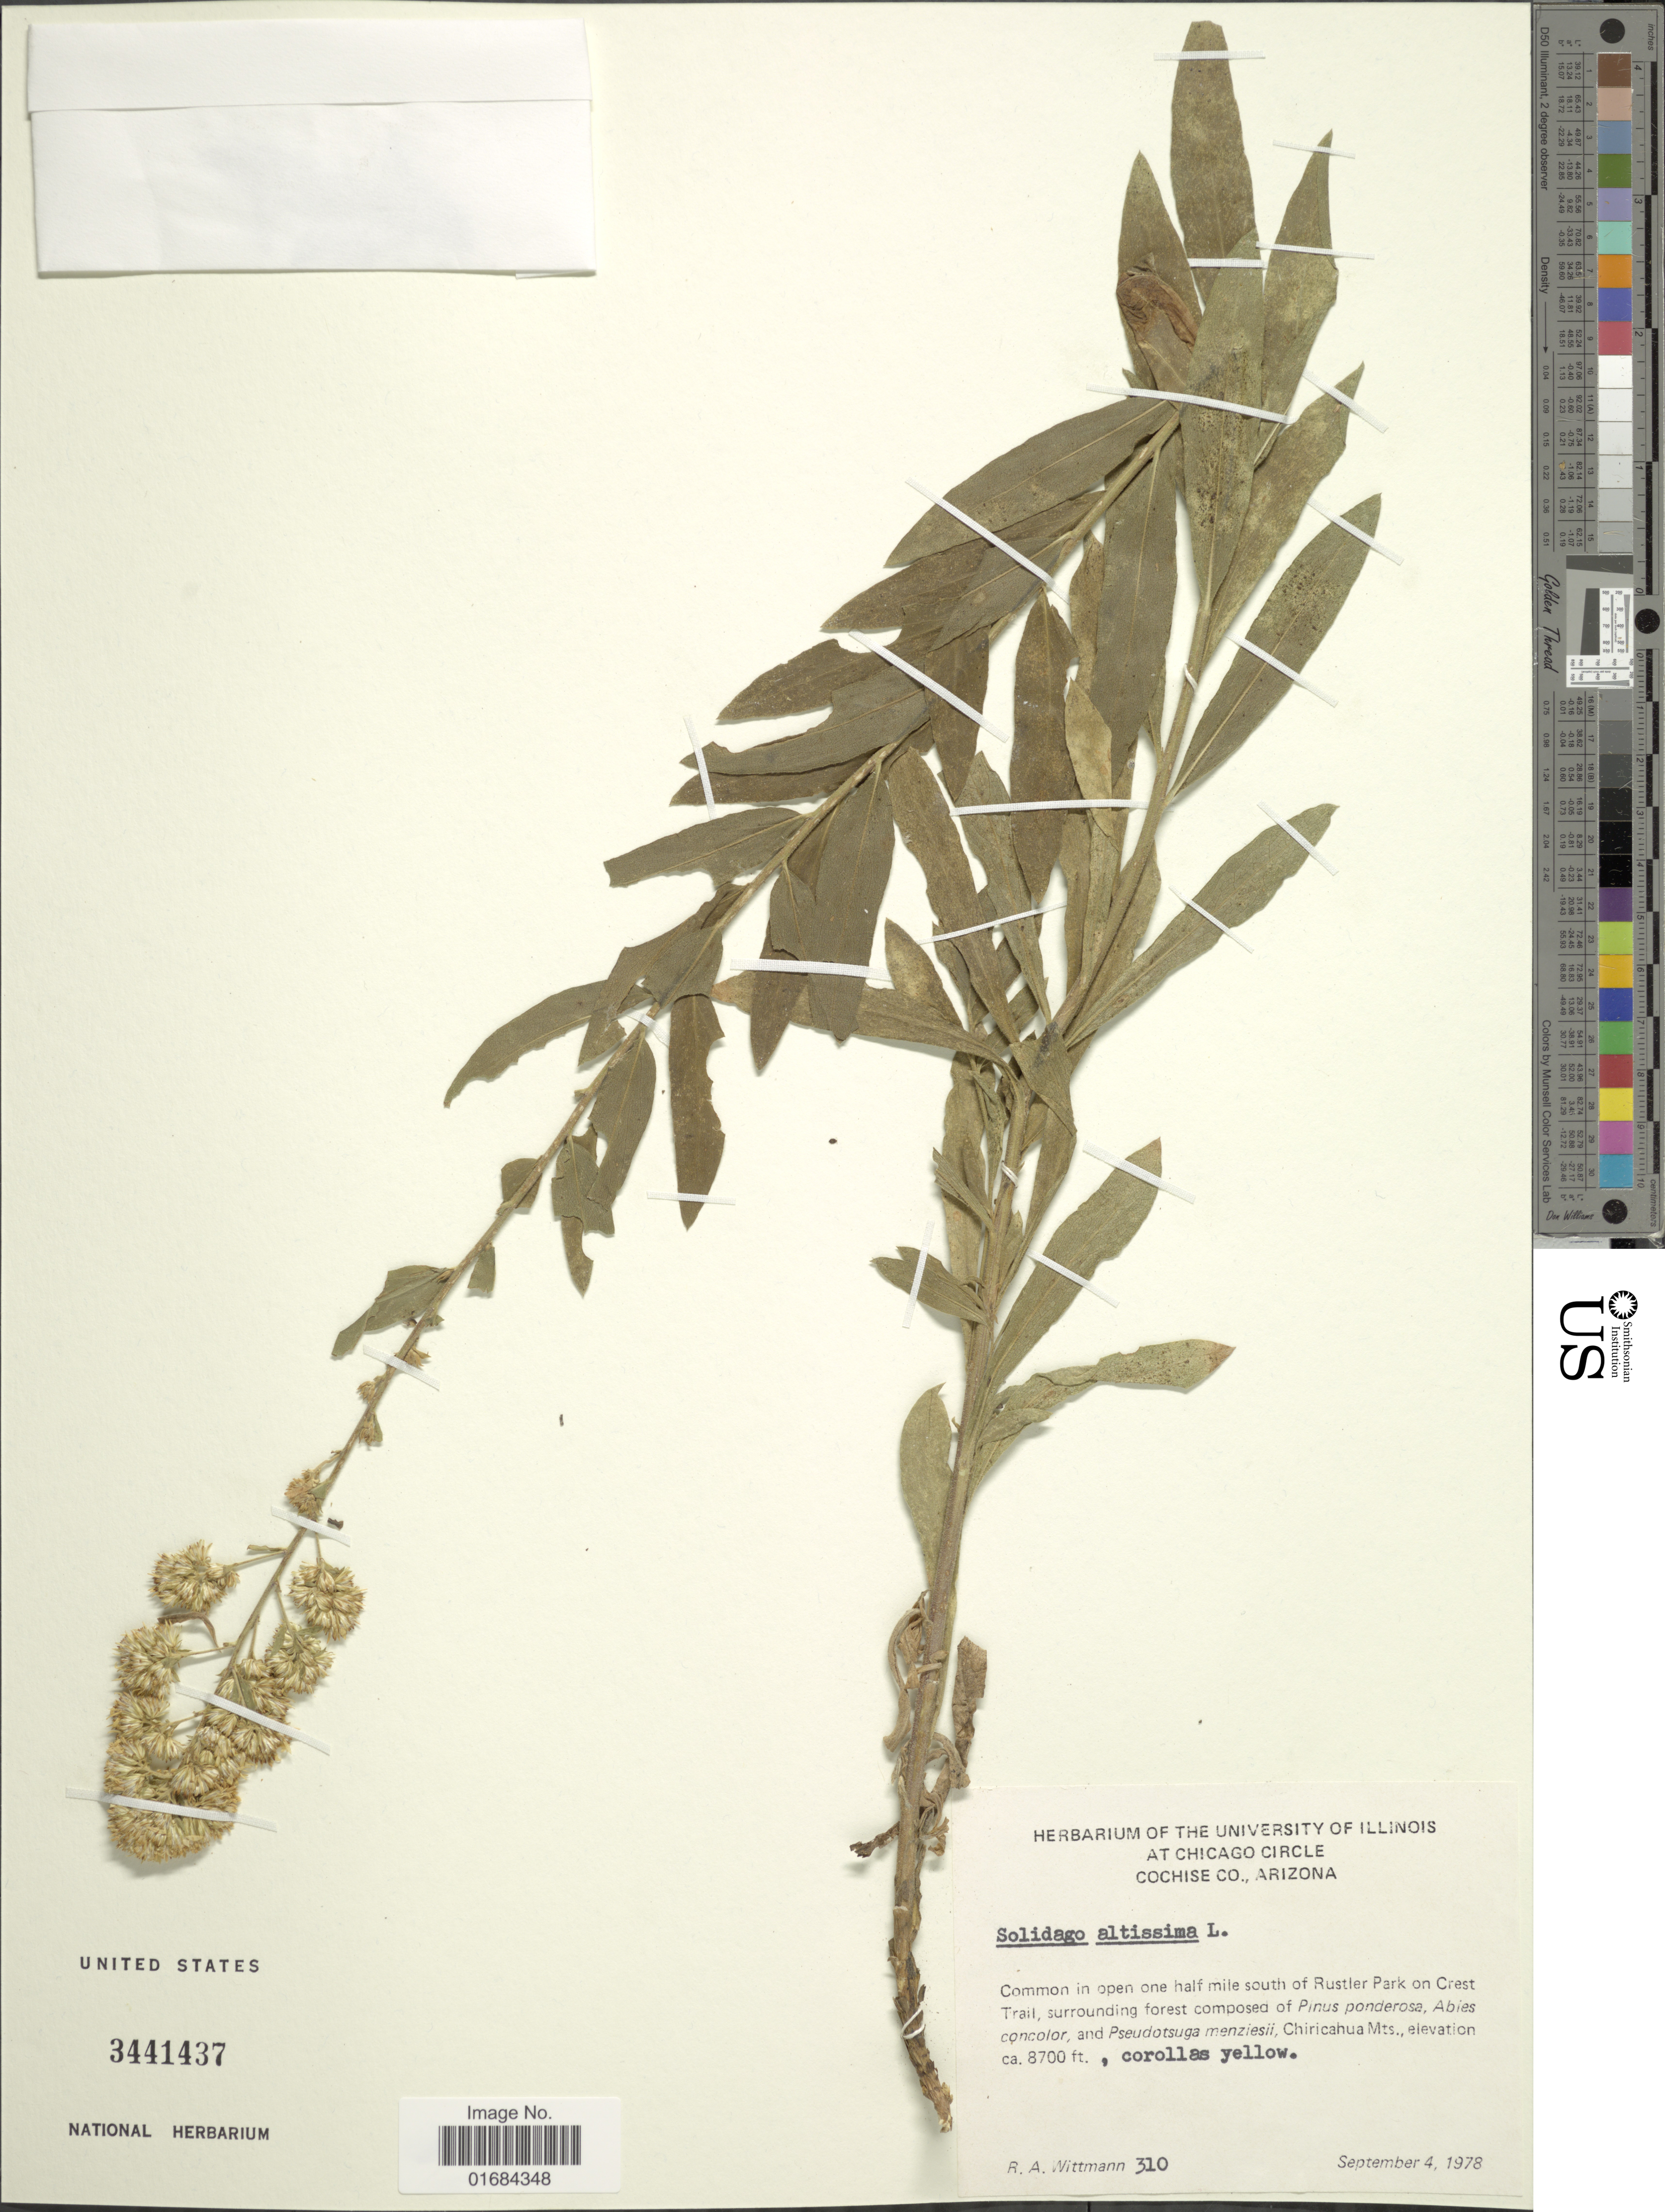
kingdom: Plantae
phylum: Tracheophyta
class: Magnoliopsida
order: Asterales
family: Asteraceae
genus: Solidago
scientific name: Solidago altissima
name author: L.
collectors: R. Wittmann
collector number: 310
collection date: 1978-09-04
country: United States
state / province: Arizona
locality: Common in open one half mile south of Rustler Park on Crest Trail, surrounding forest composed of Pinus ponderosa, Abies concolor, and Pseudotsuga menziesii, Chiricahua Mts.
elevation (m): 2652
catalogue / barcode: US 3441437